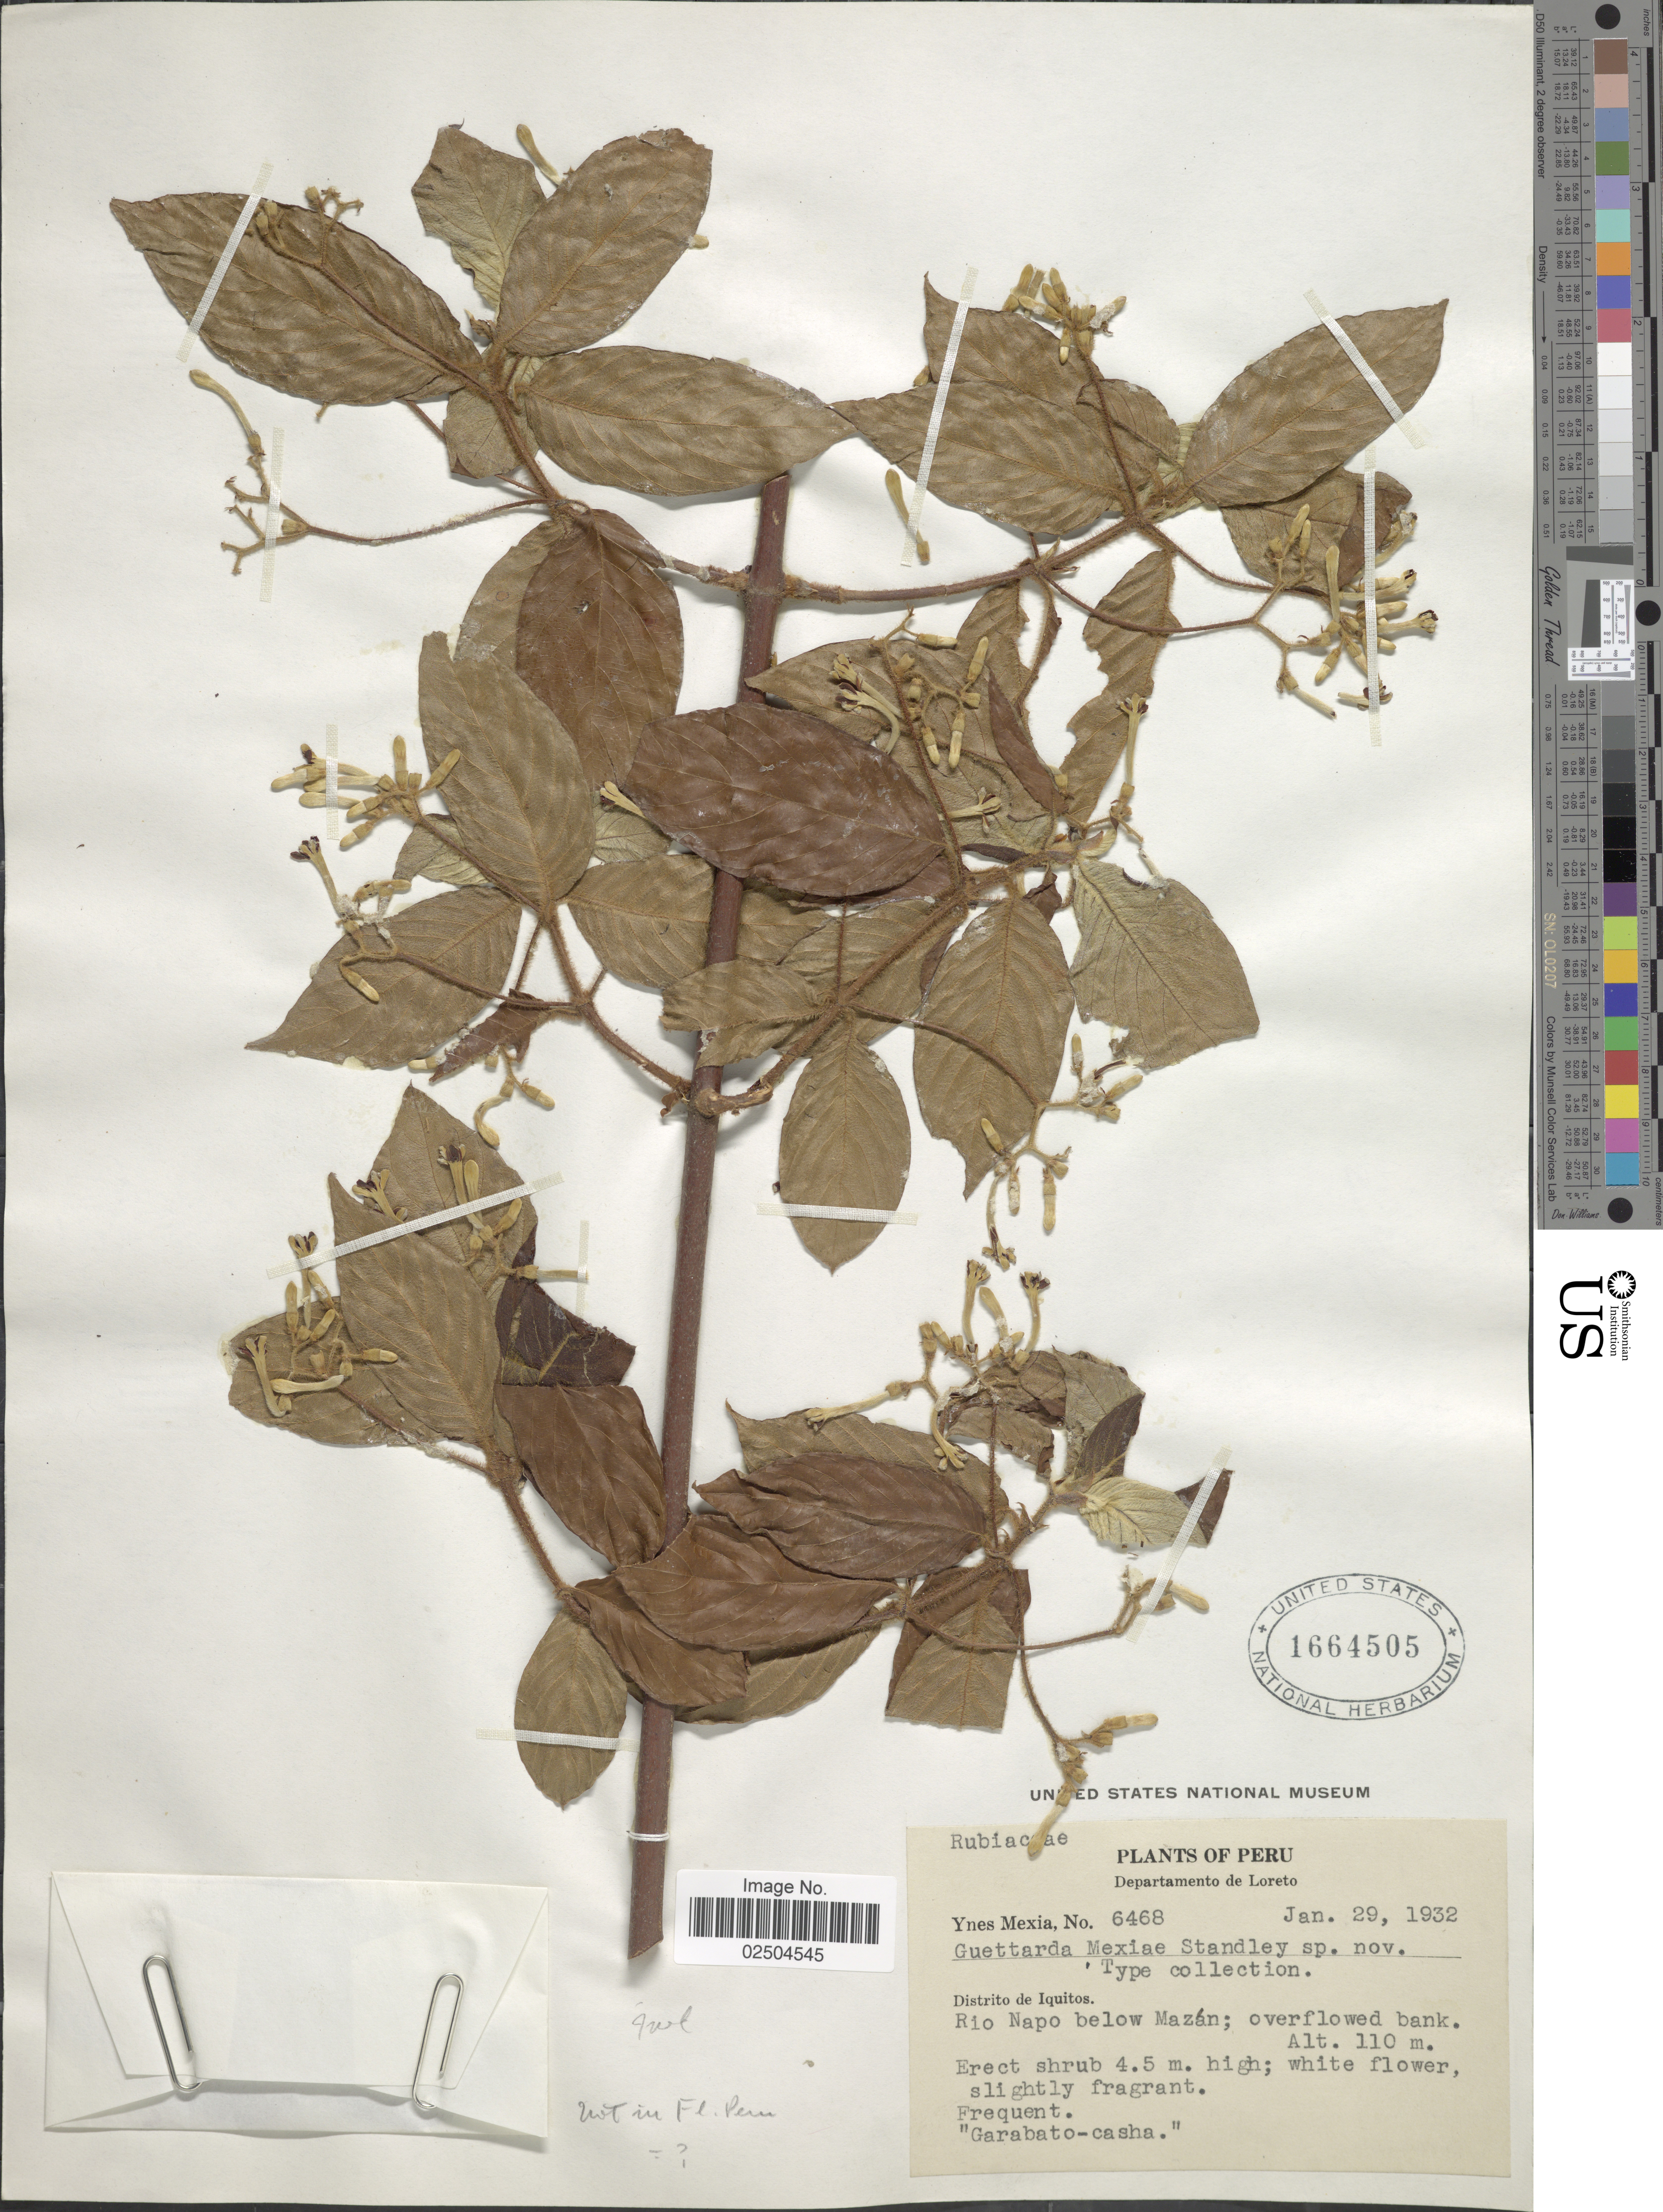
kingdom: Plantae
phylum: Tracheophyta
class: Magnoliopsida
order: Gentianales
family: Rubiaceae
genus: Guettarda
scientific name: Guettarda mexiae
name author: Standl.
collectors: Y. Mexia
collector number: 6468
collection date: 1932-01-29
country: Peru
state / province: Loreto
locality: Departamento de Loreto, Distrito de Iquitos, Rio Napo below Mazan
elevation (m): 110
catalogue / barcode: US 1664505